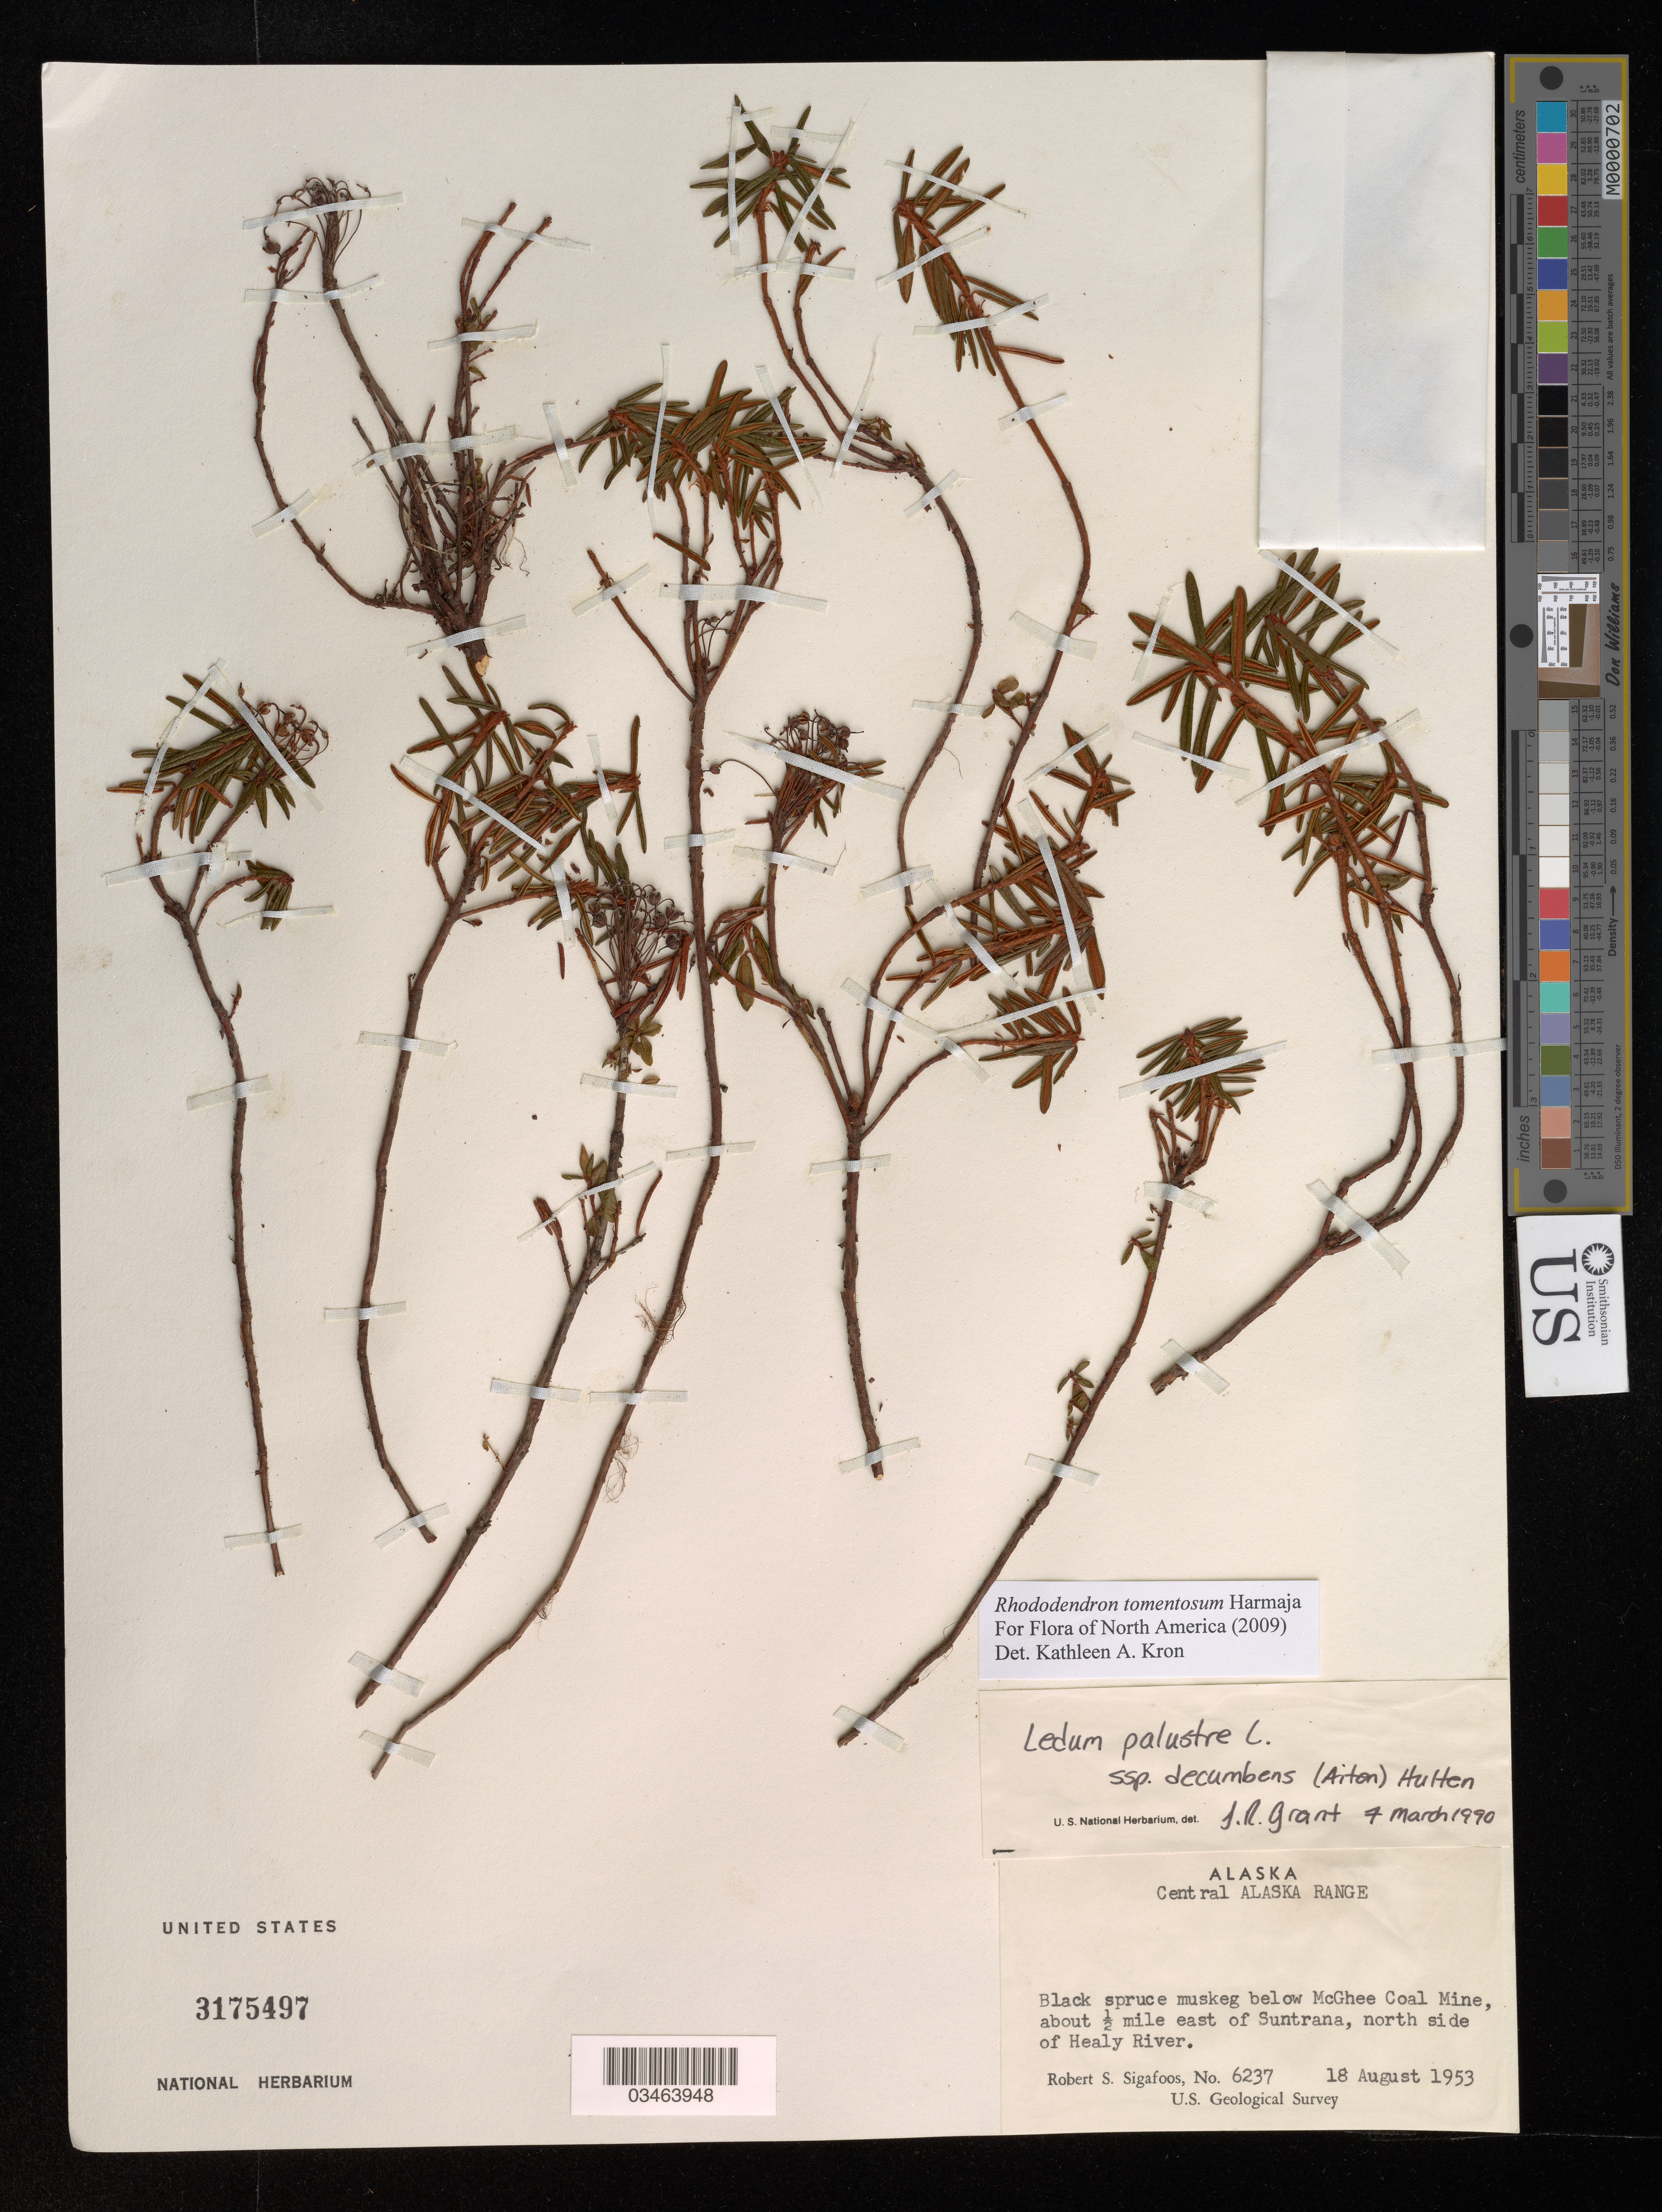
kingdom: Plantae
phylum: Tracheophyta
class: Magnoliopsida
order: Ericales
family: Ericaceae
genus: Rhododendron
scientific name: Rhododendron tomentosum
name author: Harmaja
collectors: R. Sigafoos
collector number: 6237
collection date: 1953-08-18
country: United States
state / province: Alaska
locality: Central Alaska Range. Black spruce muskeg below McGhee Coal Mine, about ½ mile east of Suntrana, north side of Healy River. U.S. Geological Survey.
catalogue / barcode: US 3175497